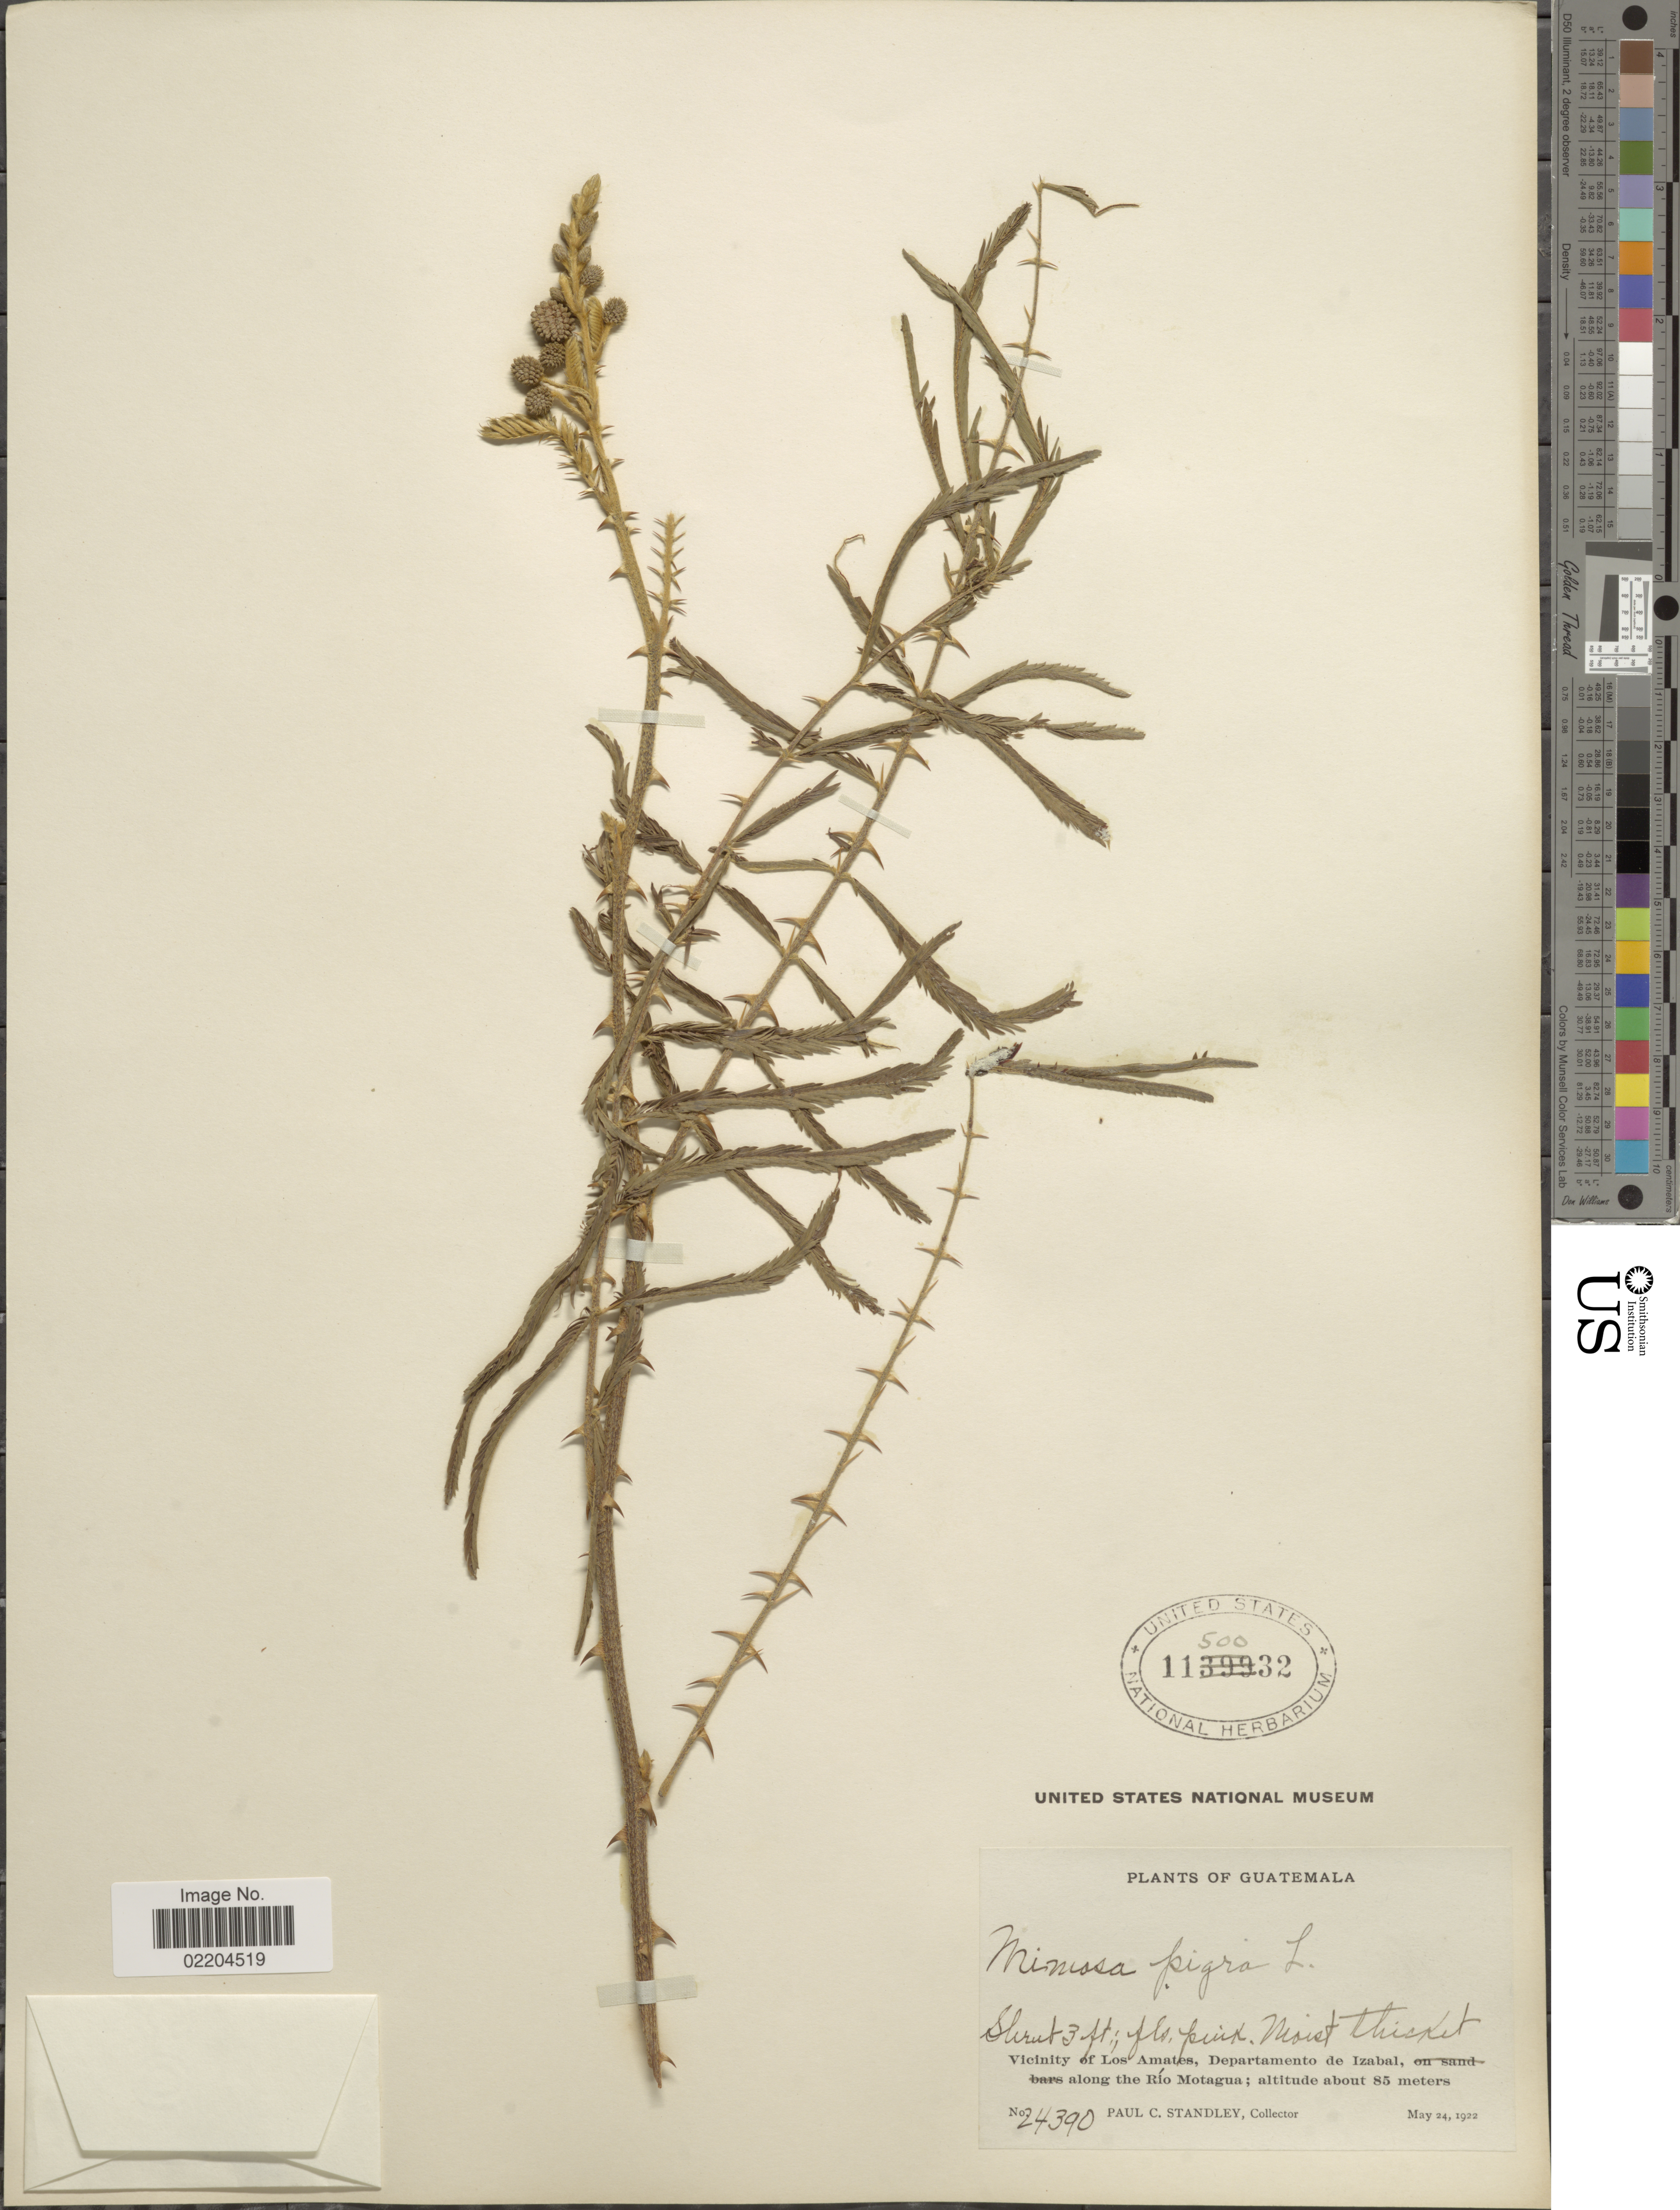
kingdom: Plantae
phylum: Tracheophyta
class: Magnoliopsida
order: Fabales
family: Fabaceae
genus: Mimosa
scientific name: Mimosa pigra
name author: L.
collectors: P. C. Standley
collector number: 24390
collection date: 1922-05-24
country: Guatemala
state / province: Izabal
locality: Vicinity of Los Amates, Departamento de Izabal, along the Rio Motagua.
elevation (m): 85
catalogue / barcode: US 1150032